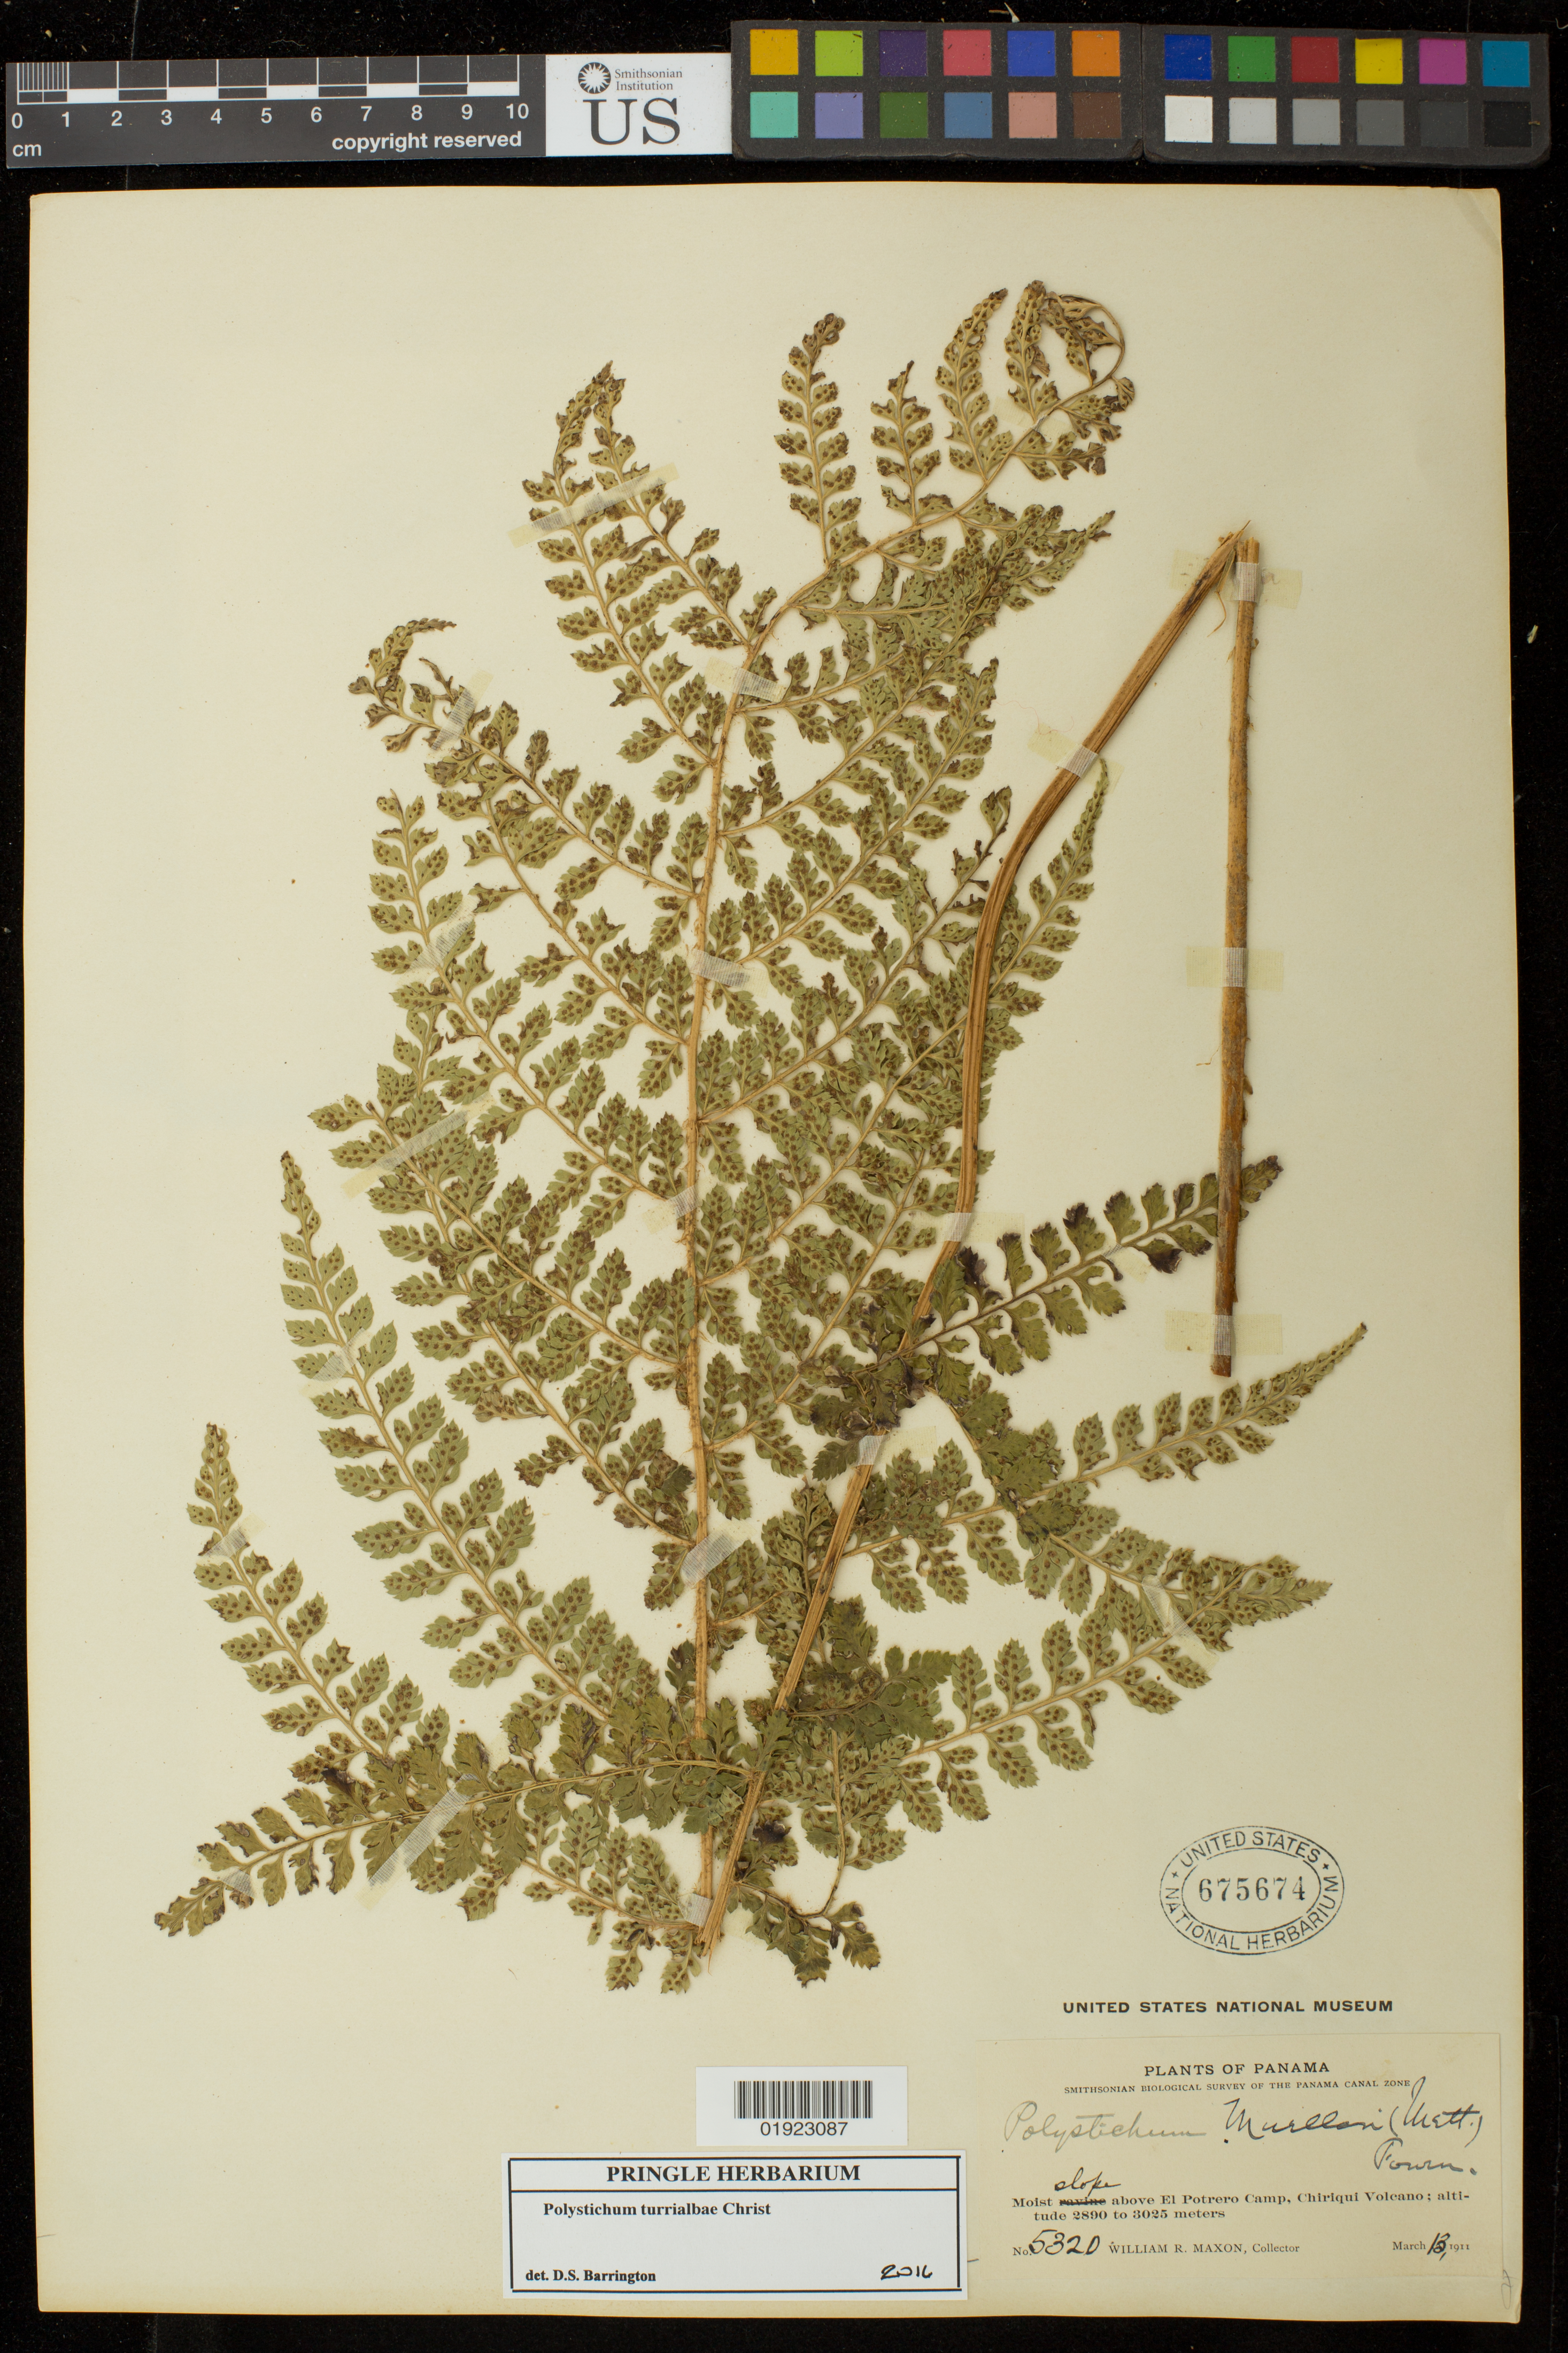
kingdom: Plantae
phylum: Tracheophyta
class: Polypodiopsida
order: Polypodiales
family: Dryopteridaceae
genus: Polystichum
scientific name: Polystichum turrialbae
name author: Christ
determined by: Barrington, D. S., Curator (VT), University of Vermont (UNITED STATES)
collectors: W. R. Maxon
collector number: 5320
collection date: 1911-03-13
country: Panama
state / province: Chiriqui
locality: El Potrero Camp.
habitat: Moist slope.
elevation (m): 2890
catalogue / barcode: US 675674